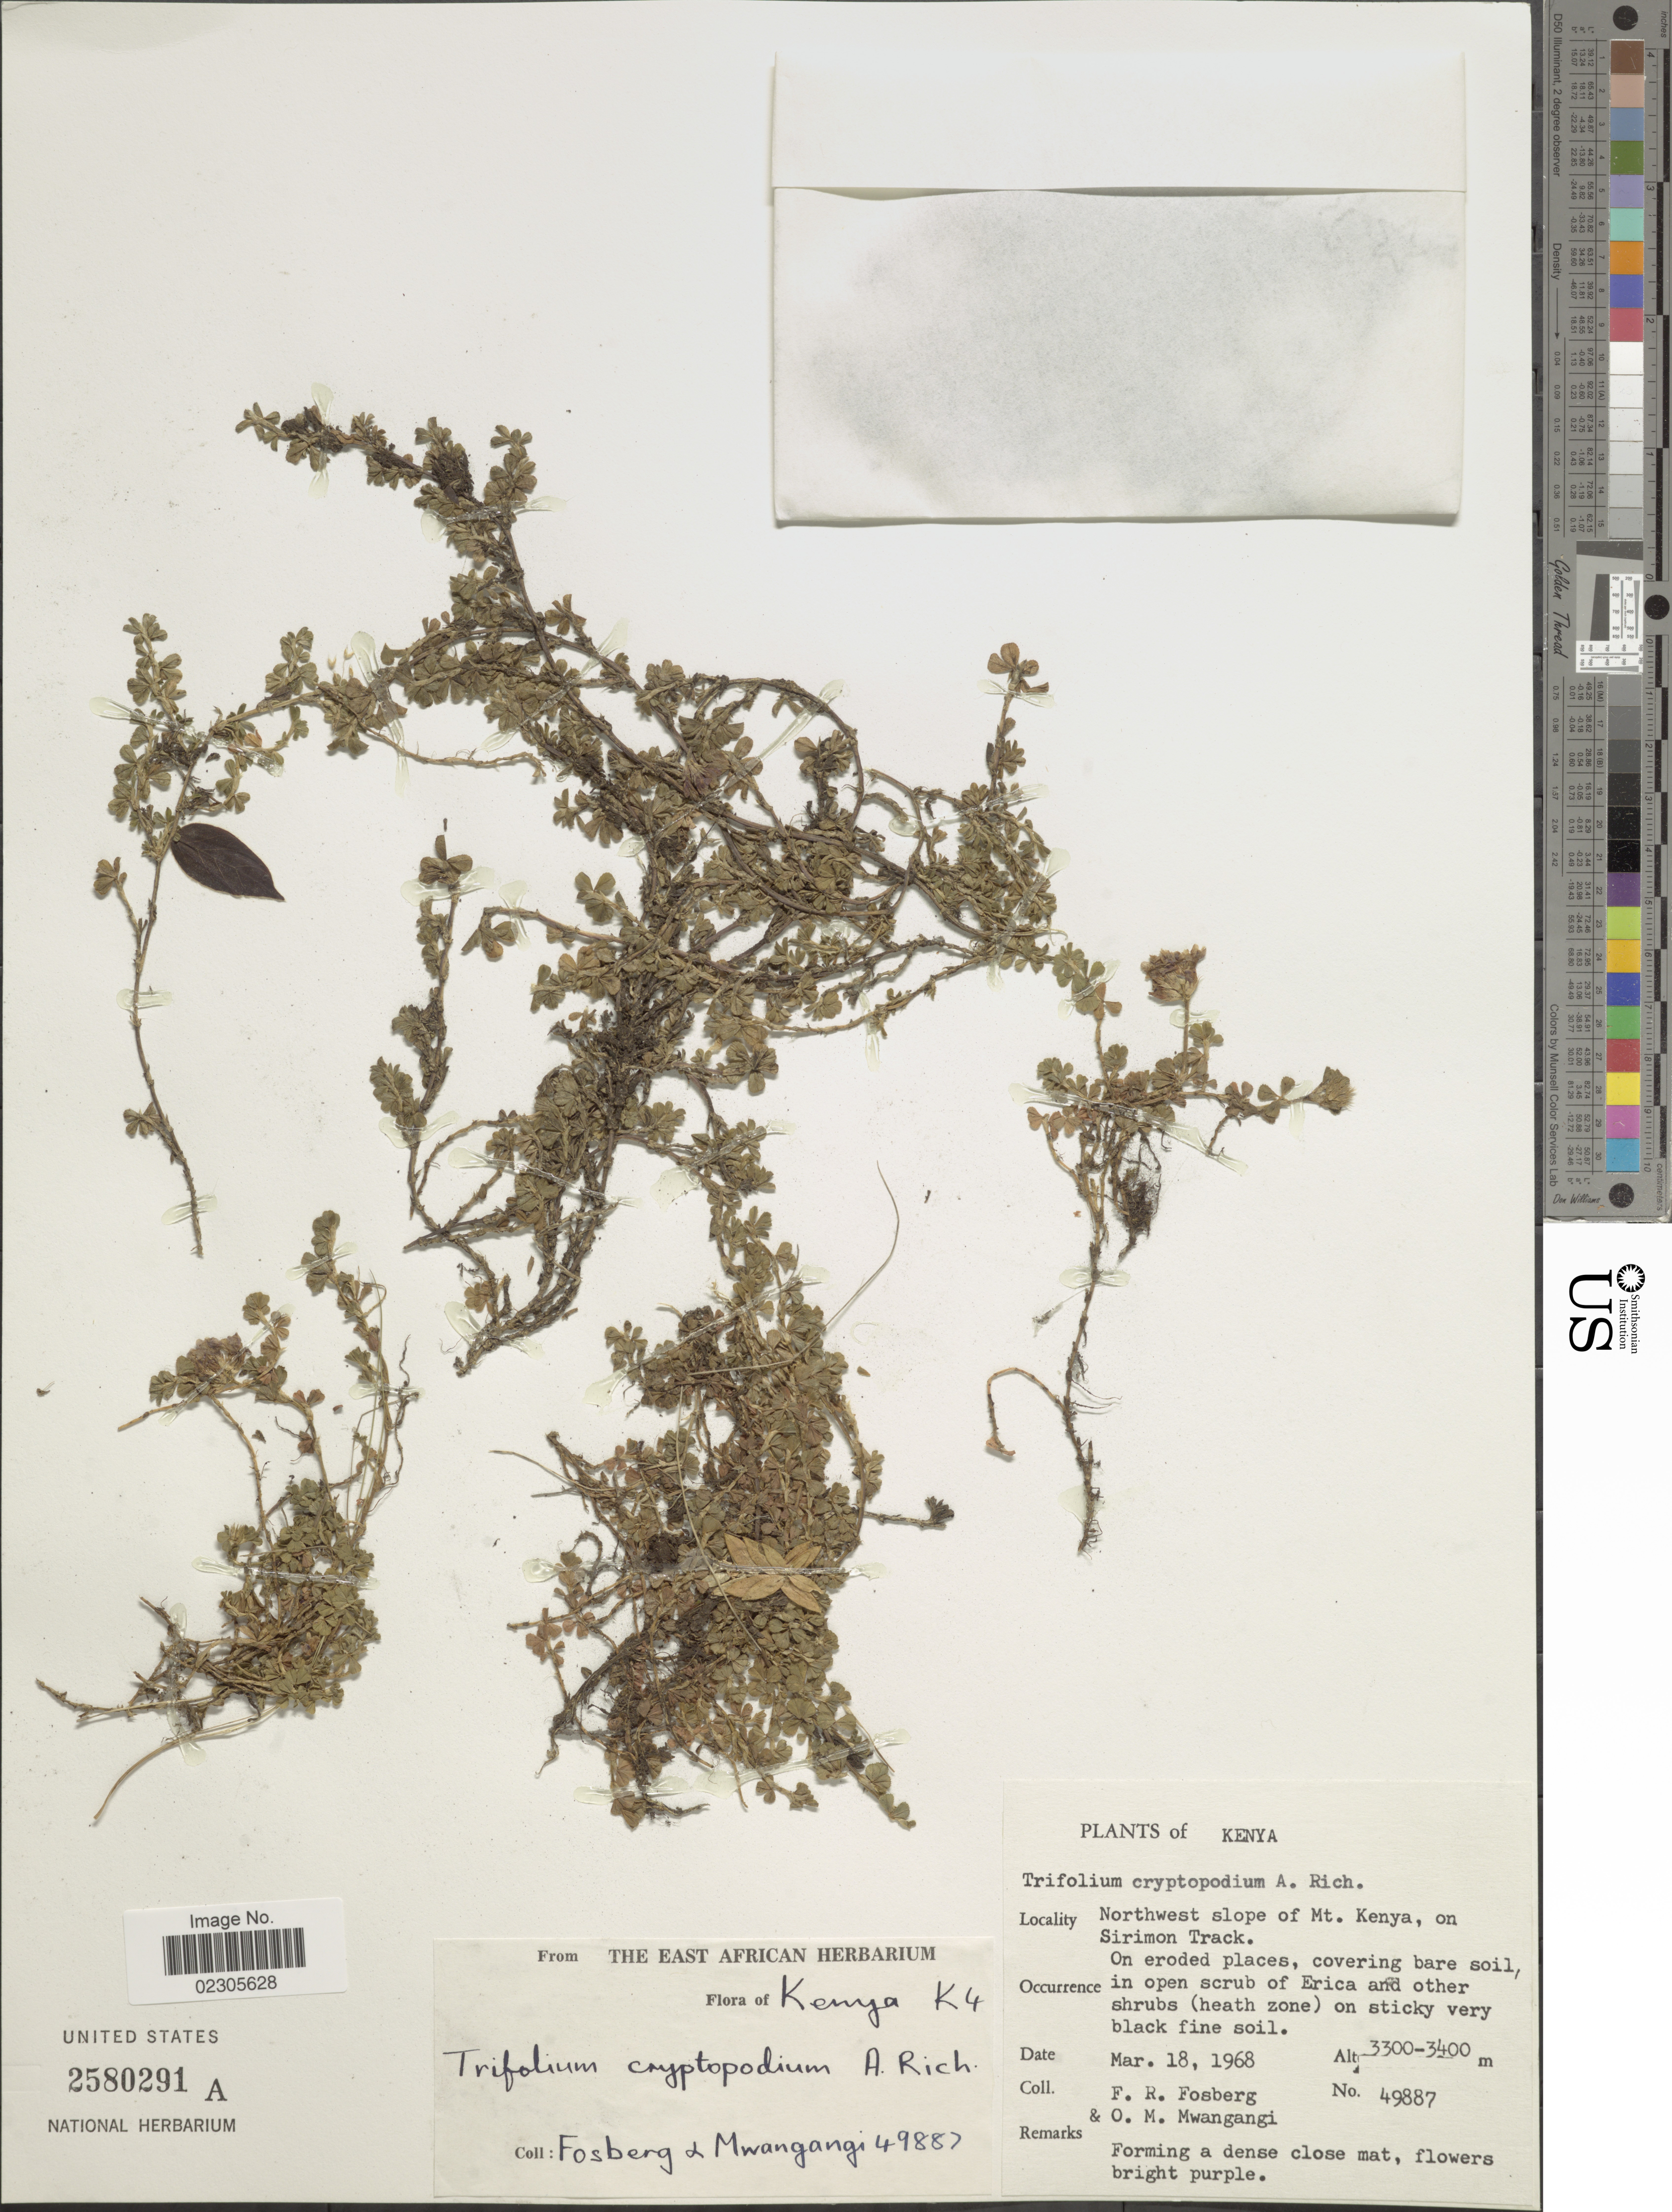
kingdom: Plantae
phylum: Tracheophyta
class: Magnoliopsida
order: Fabales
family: Fabaceae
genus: Trifolium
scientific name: Trifolium cryptopodium var. kilimandscharium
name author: (Taub.) J.B. Gillett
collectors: F. R. Fosberg & O. M. Mwangangi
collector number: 49887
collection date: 1968-03-18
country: Kenya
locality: Northwest slope of Mt. Kenya, on Sirimon Track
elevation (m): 3300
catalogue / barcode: US 2580291A